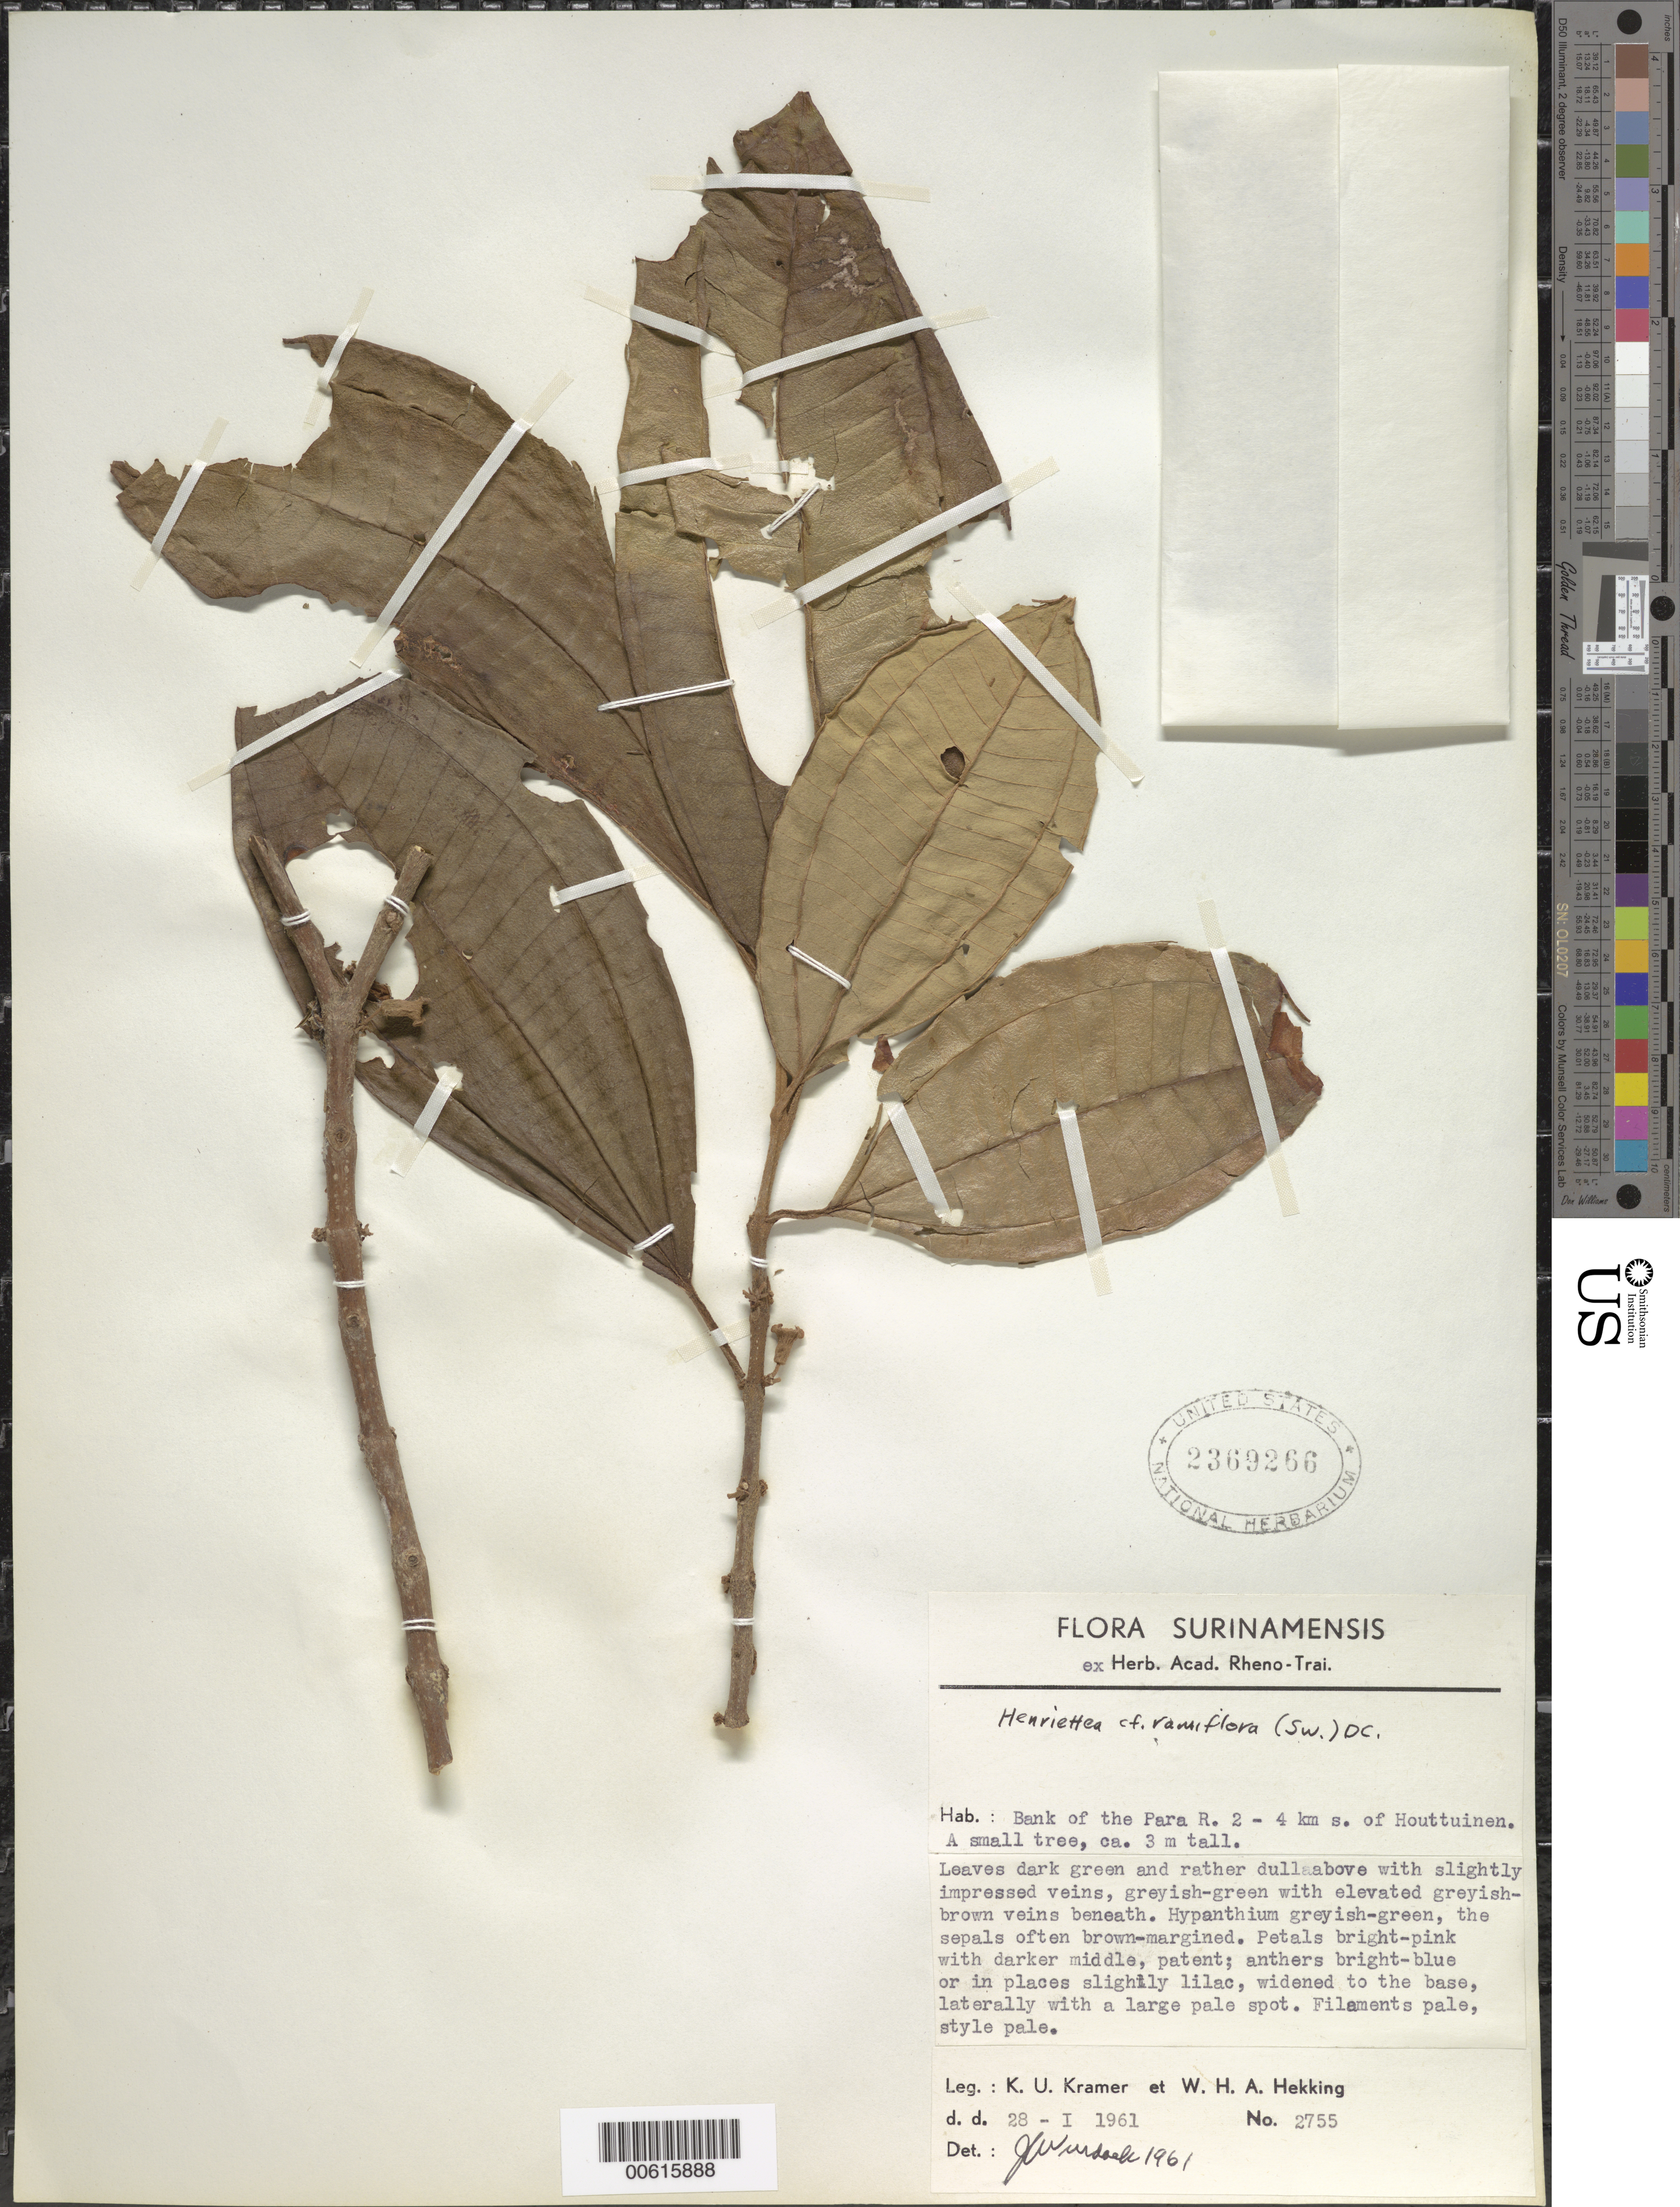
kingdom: Plantae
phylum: Tracheophyta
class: Magnoliopsida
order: Myrtales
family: Melastomataceae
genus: Henriettea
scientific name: Henriettea ramiflora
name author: (Sw.) DC.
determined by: Wurdack, John J., (US), US (UNITED STATES)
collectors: K. U. Kramer & W. H. A. Hekking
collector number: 2755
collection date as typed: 28-Jan-61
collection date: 1961-01-28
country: Suriname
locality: Para River, 2 to 4 km S of Houttuinen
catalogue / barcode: US 2369266